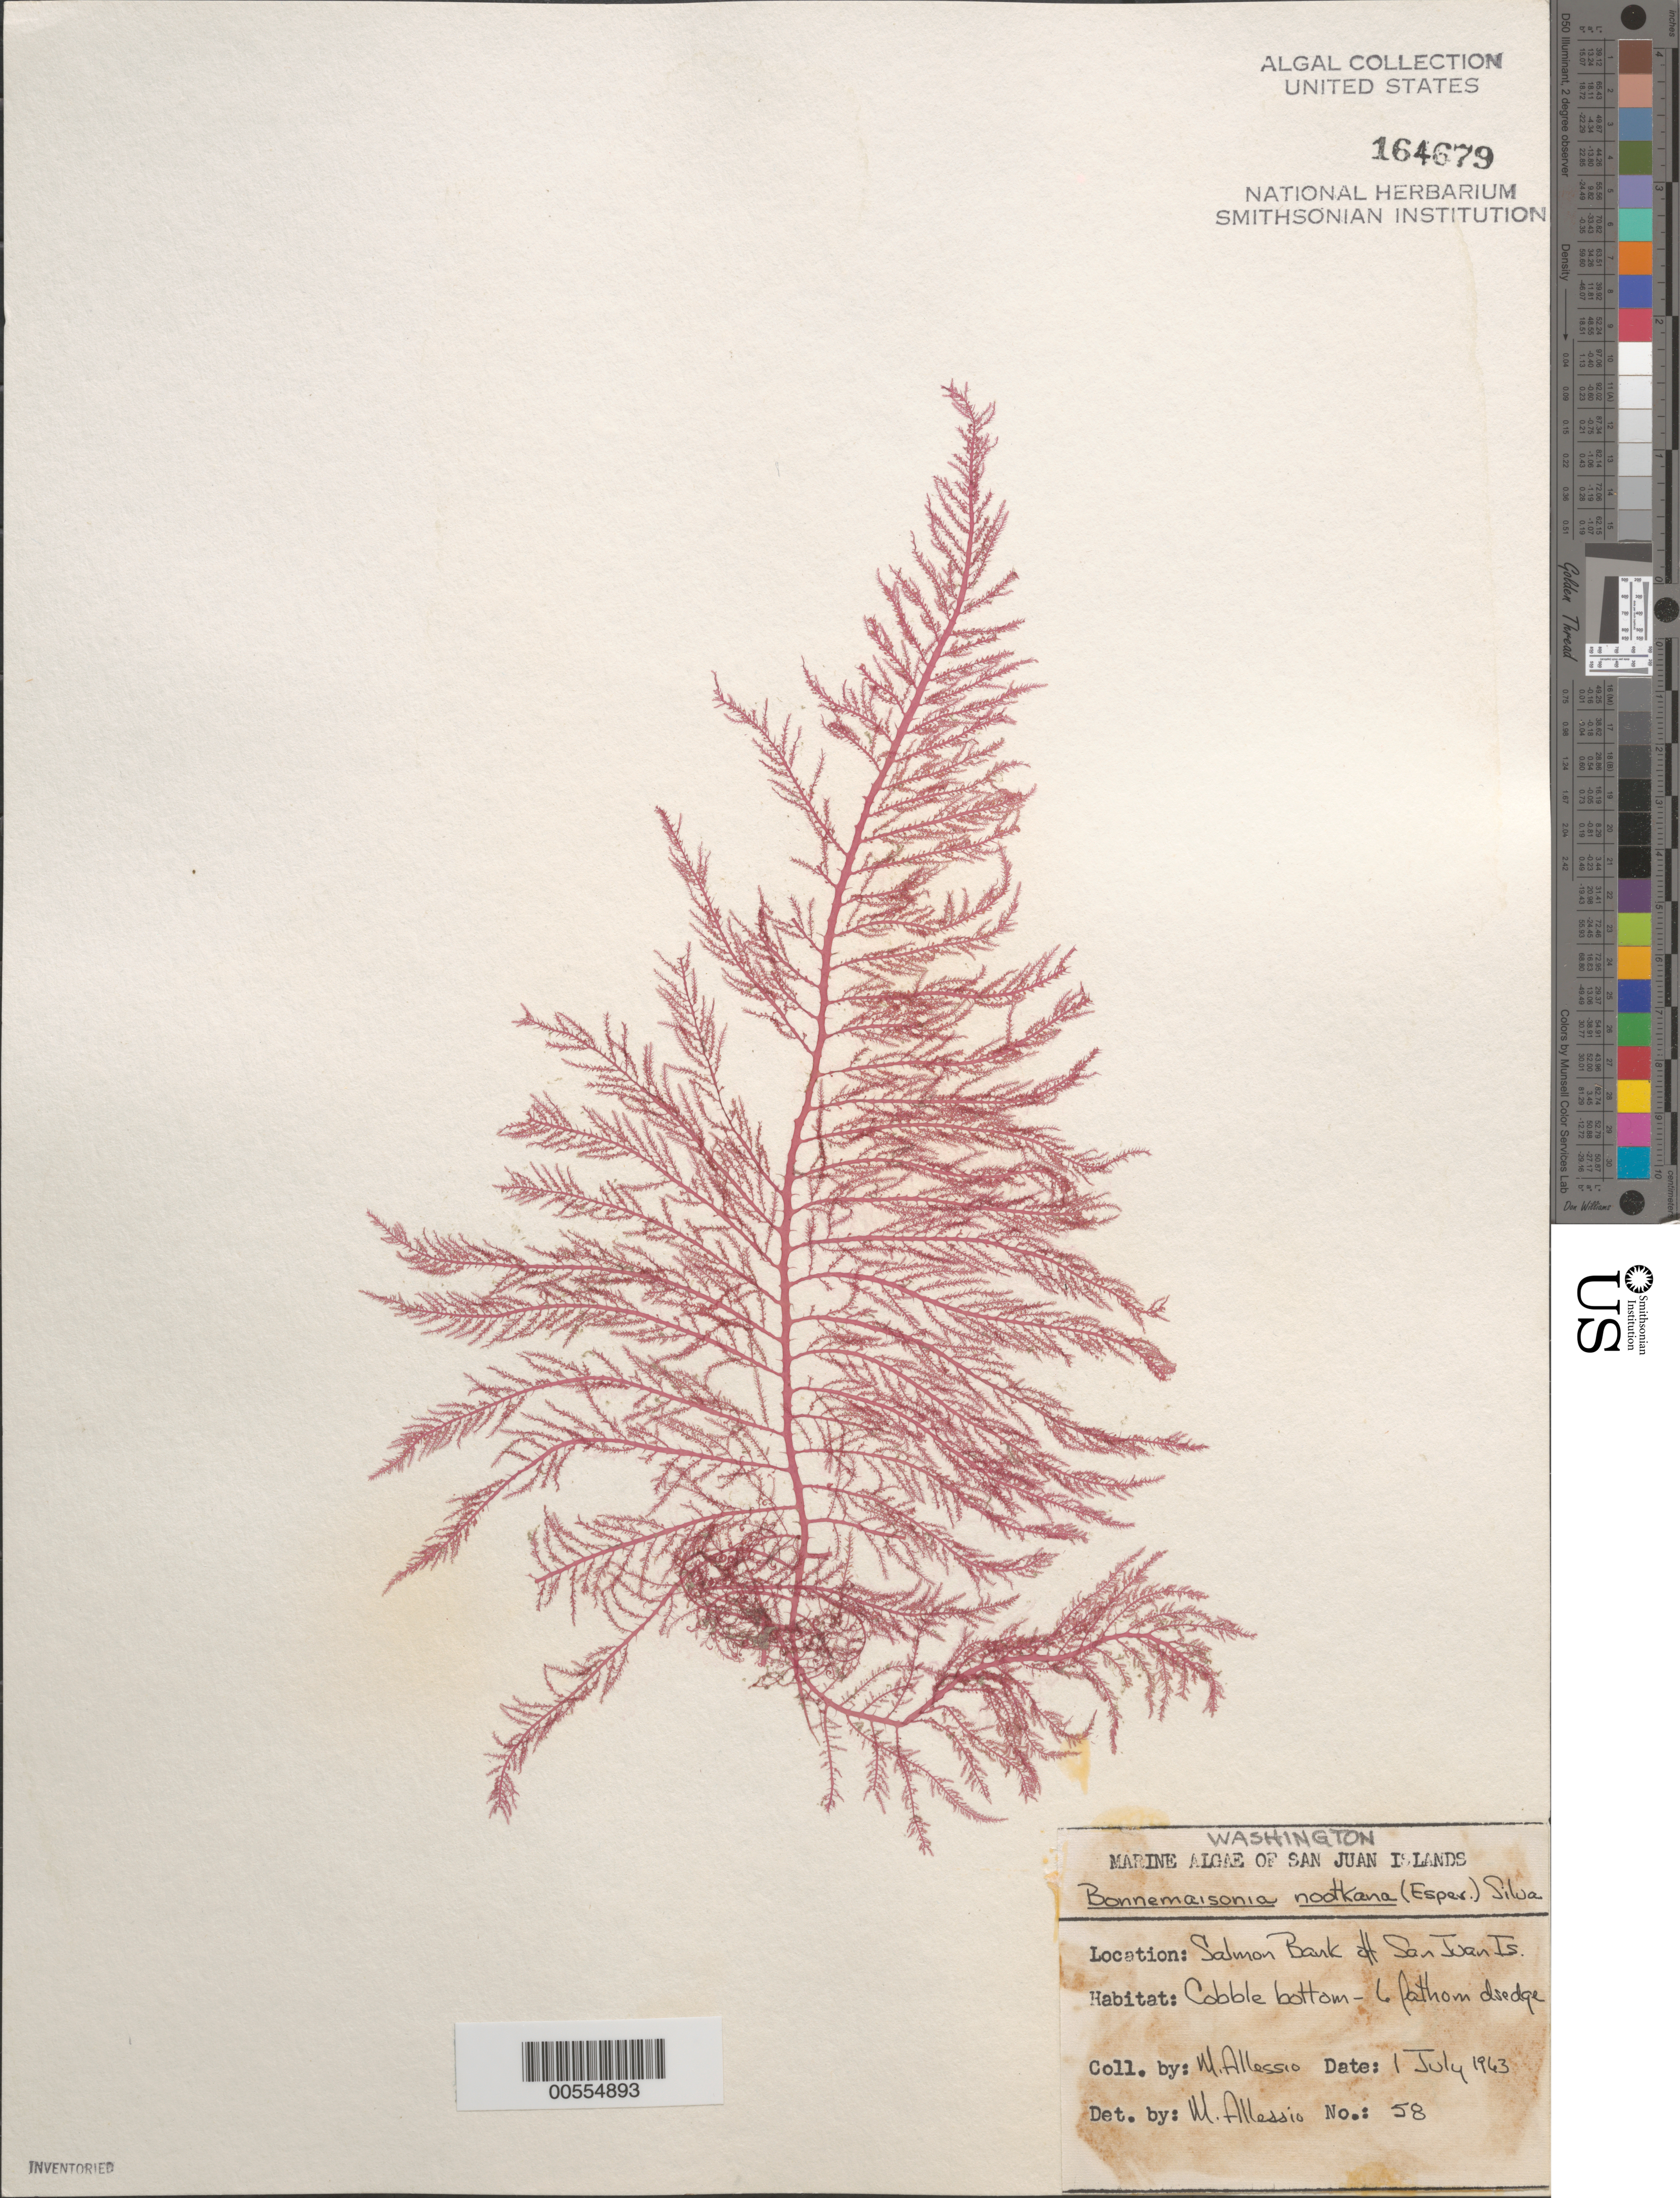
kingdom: Plantae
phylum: Rhodophyta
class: Florideophyceae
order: Bonnemaisoniales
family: Bonnemaisoniaceae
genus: Bonnemaisonia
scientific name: Bonnemaisonia nootkana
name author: (Esper) P.C. Silva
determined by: Allessio, M.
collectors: M. Allessio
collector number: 58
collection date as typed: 01 Jul 1963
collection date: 1963-07-01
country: United States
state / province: Washington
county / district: San Juan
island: San Juan Island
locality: Salmon Bank, off San Juan Island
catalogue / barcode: US 164679